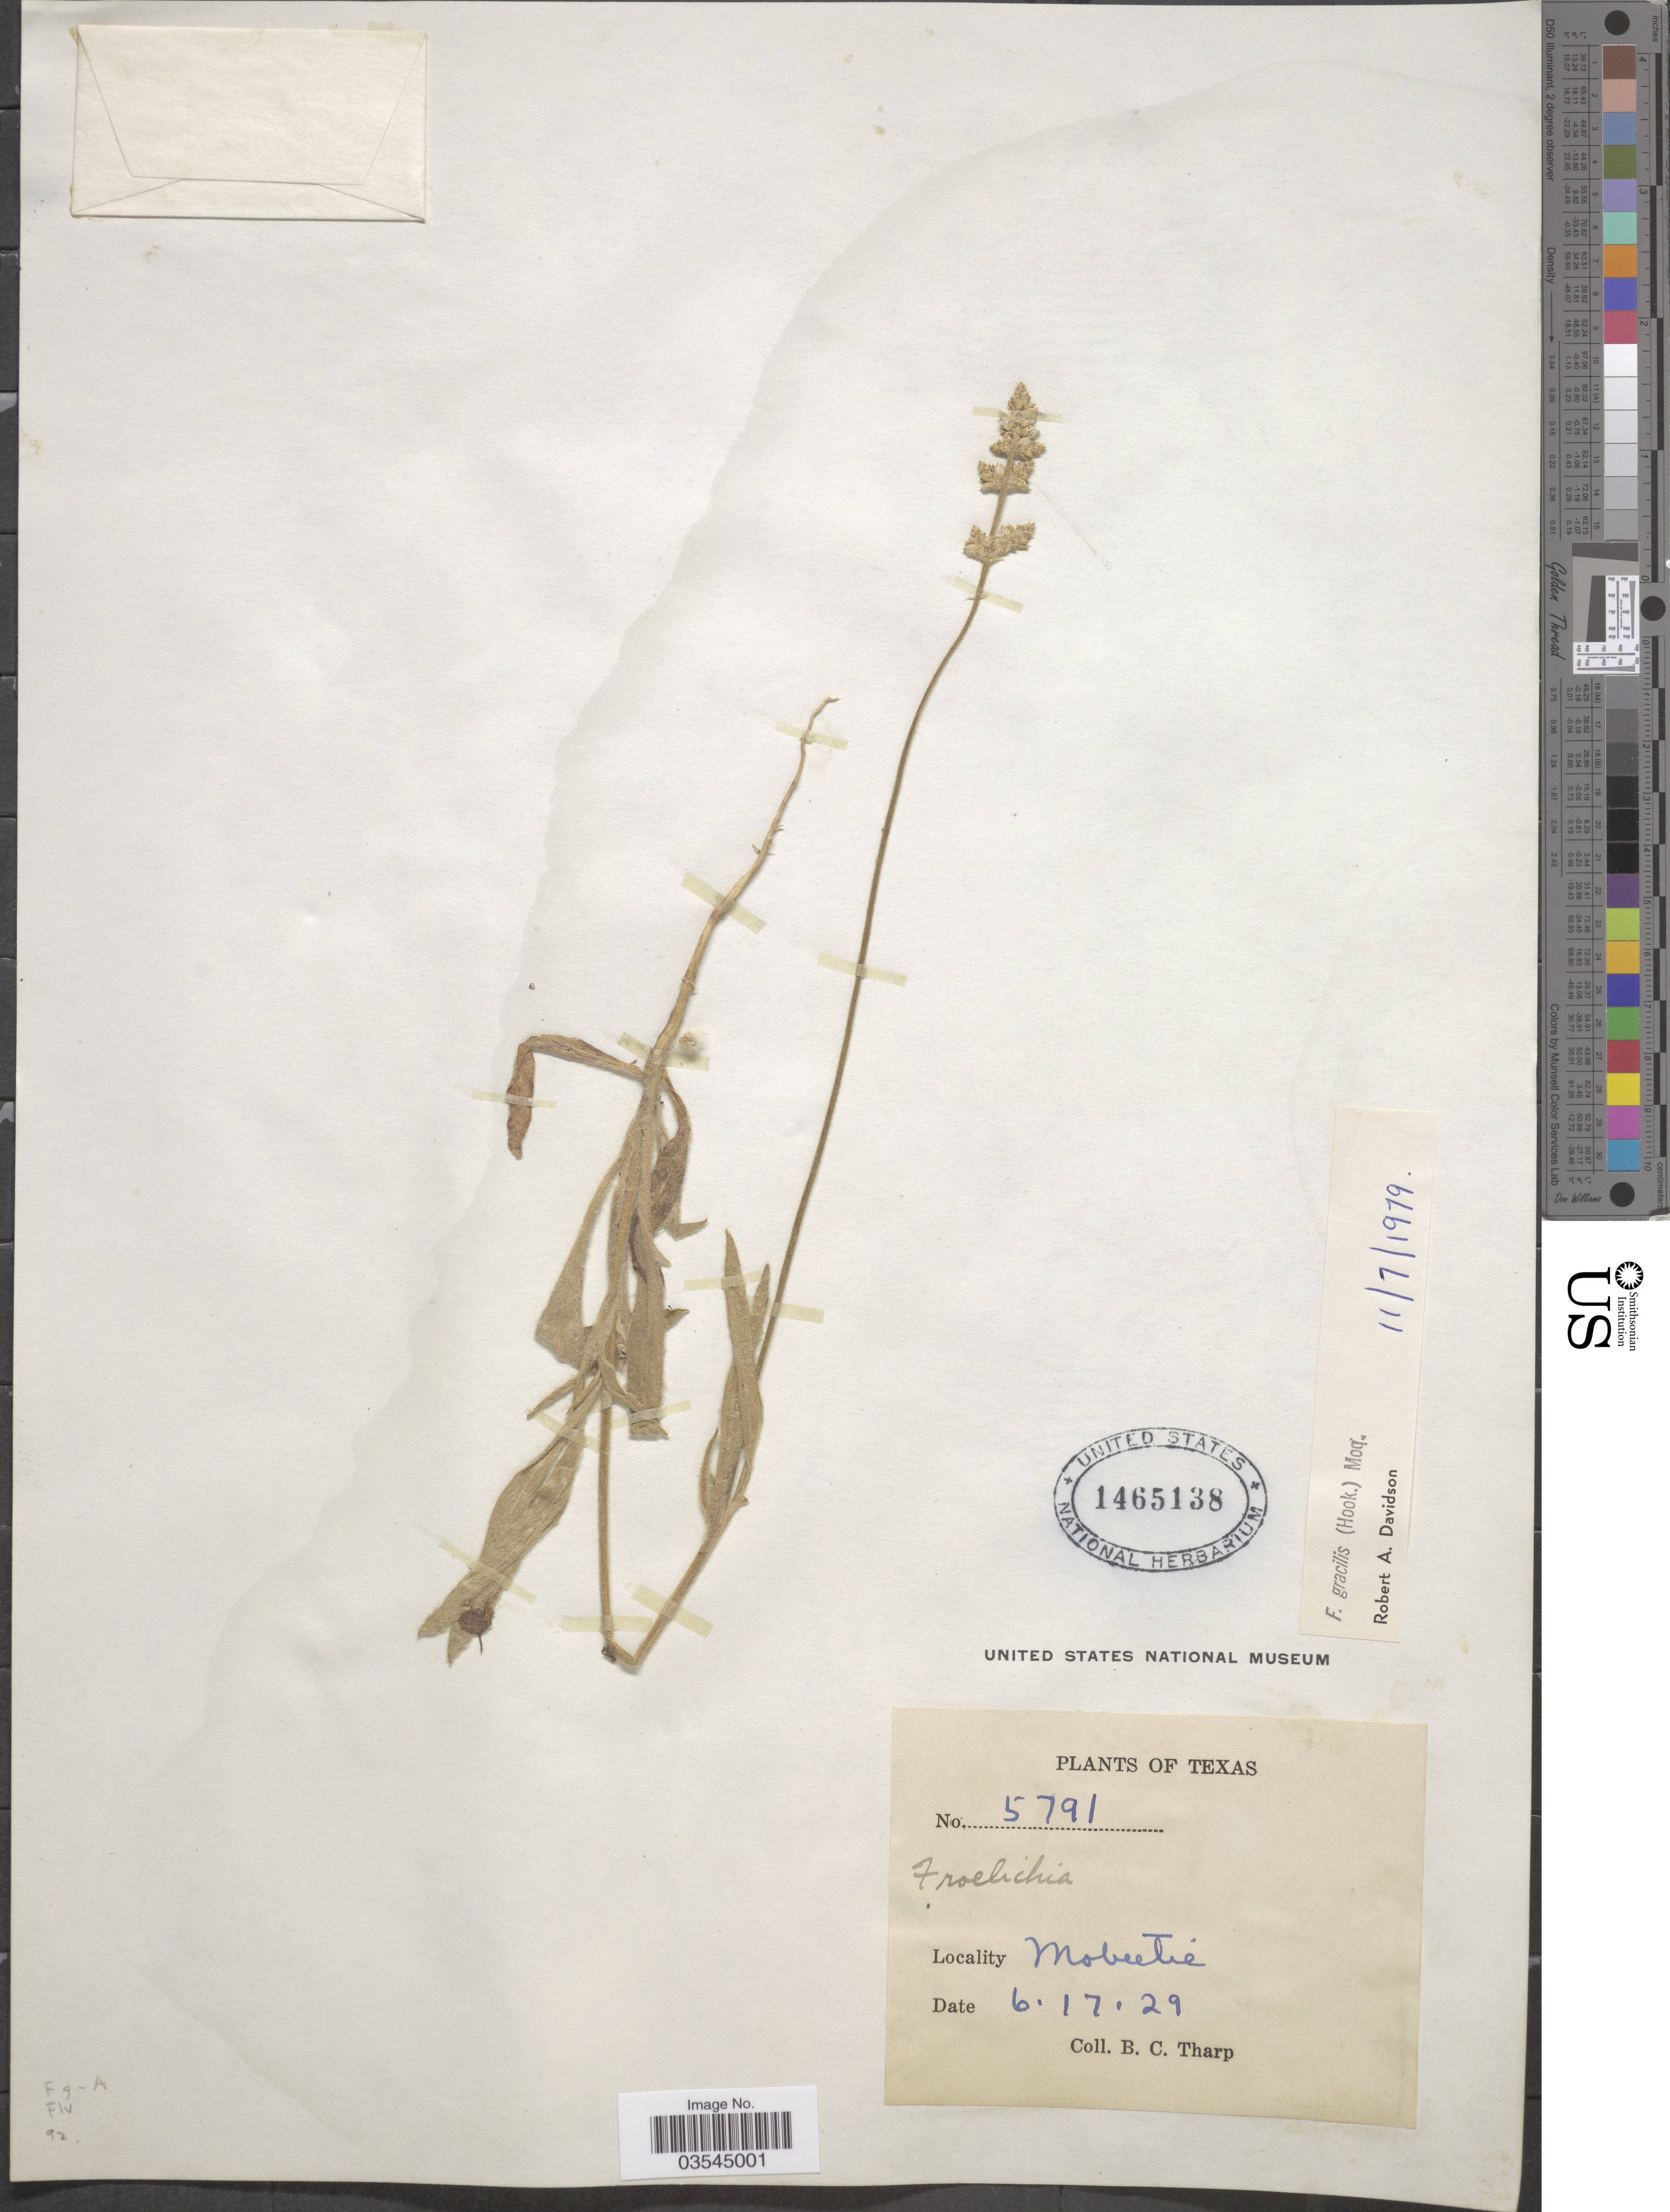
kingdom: Plantae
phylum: Tracheophyta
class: Magnoliopsida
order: Caryophyllales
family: Amaranthaceae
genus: Froelichia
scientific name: Froelichia gracilis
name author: (Hook.) Moq.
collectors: B. C. Tharp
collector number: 5791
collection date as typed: Transcribed d/m/y: 17/6/29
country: United States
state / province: Texas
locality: Mobeetie.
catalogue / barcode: US 1465138